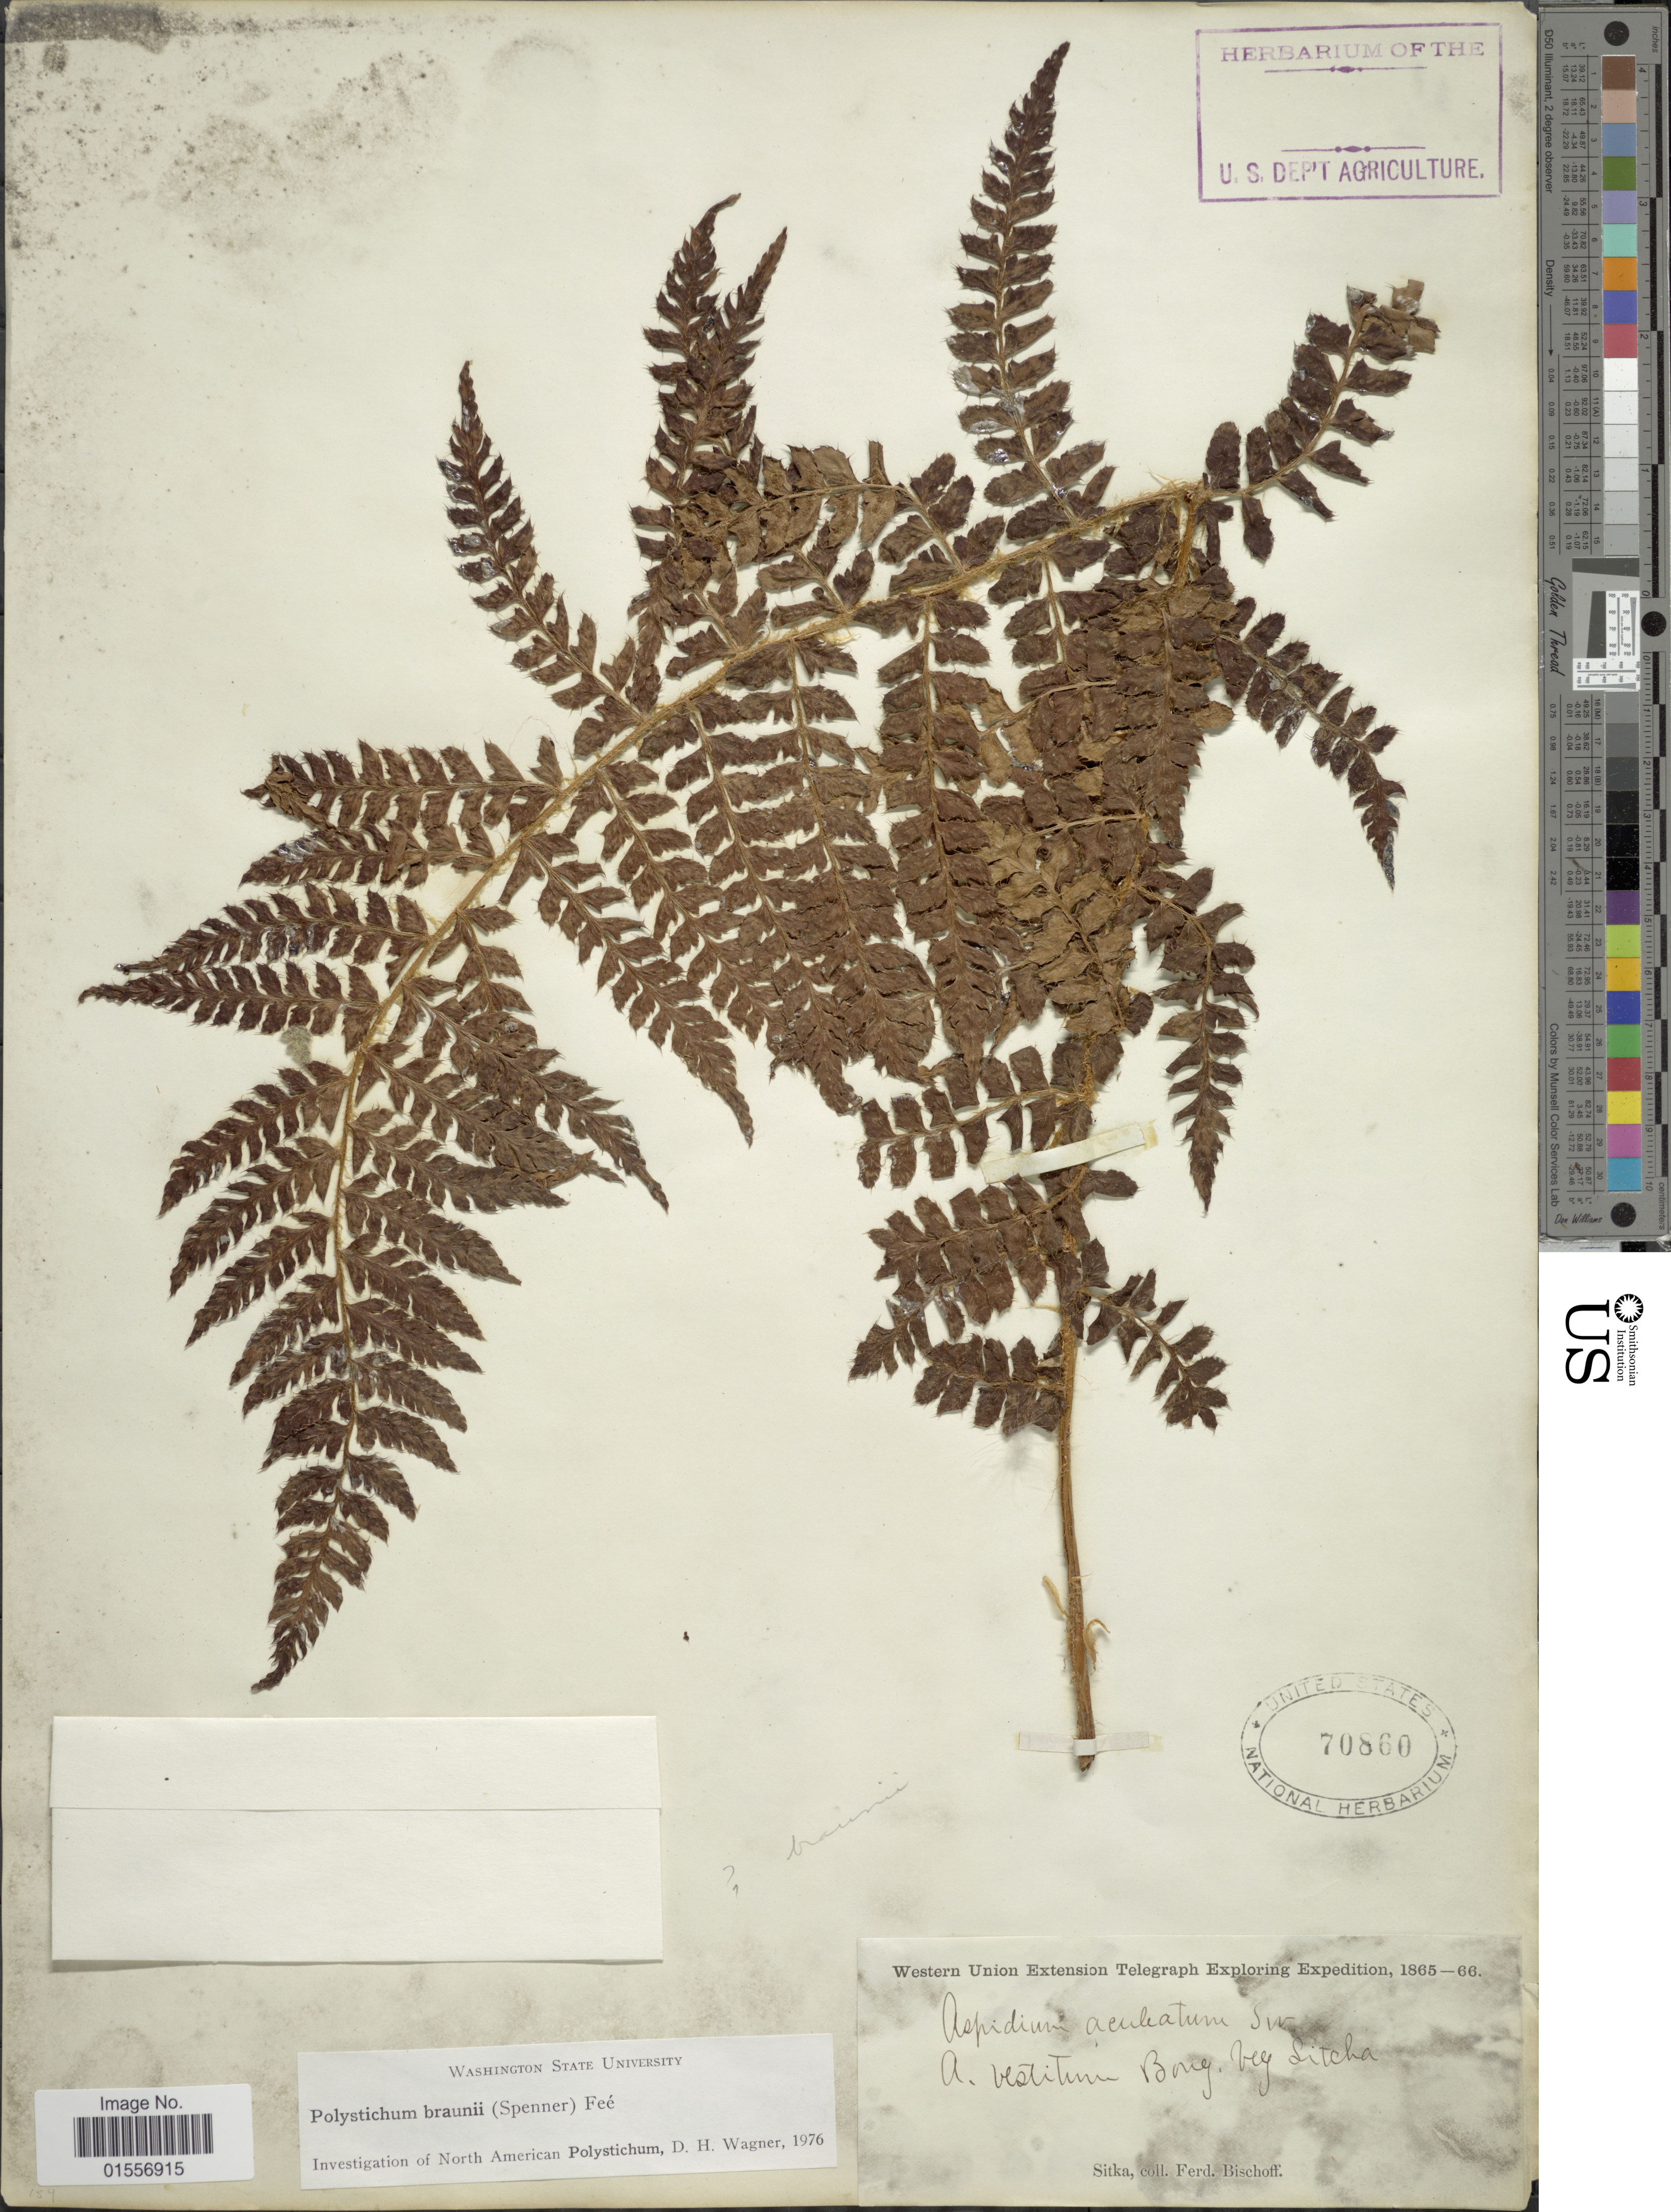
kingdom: Plantae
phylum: Tracheophyta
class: Polypodiopsida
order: Polypodiales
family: Dryopteridaceae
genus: Polystichum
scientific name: Polystichum braunii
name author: (Spenn.) Fée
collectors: F. Bischoff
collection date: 1865/1866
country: United States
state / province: Alaska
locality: Sitka.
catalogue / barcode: US 10860